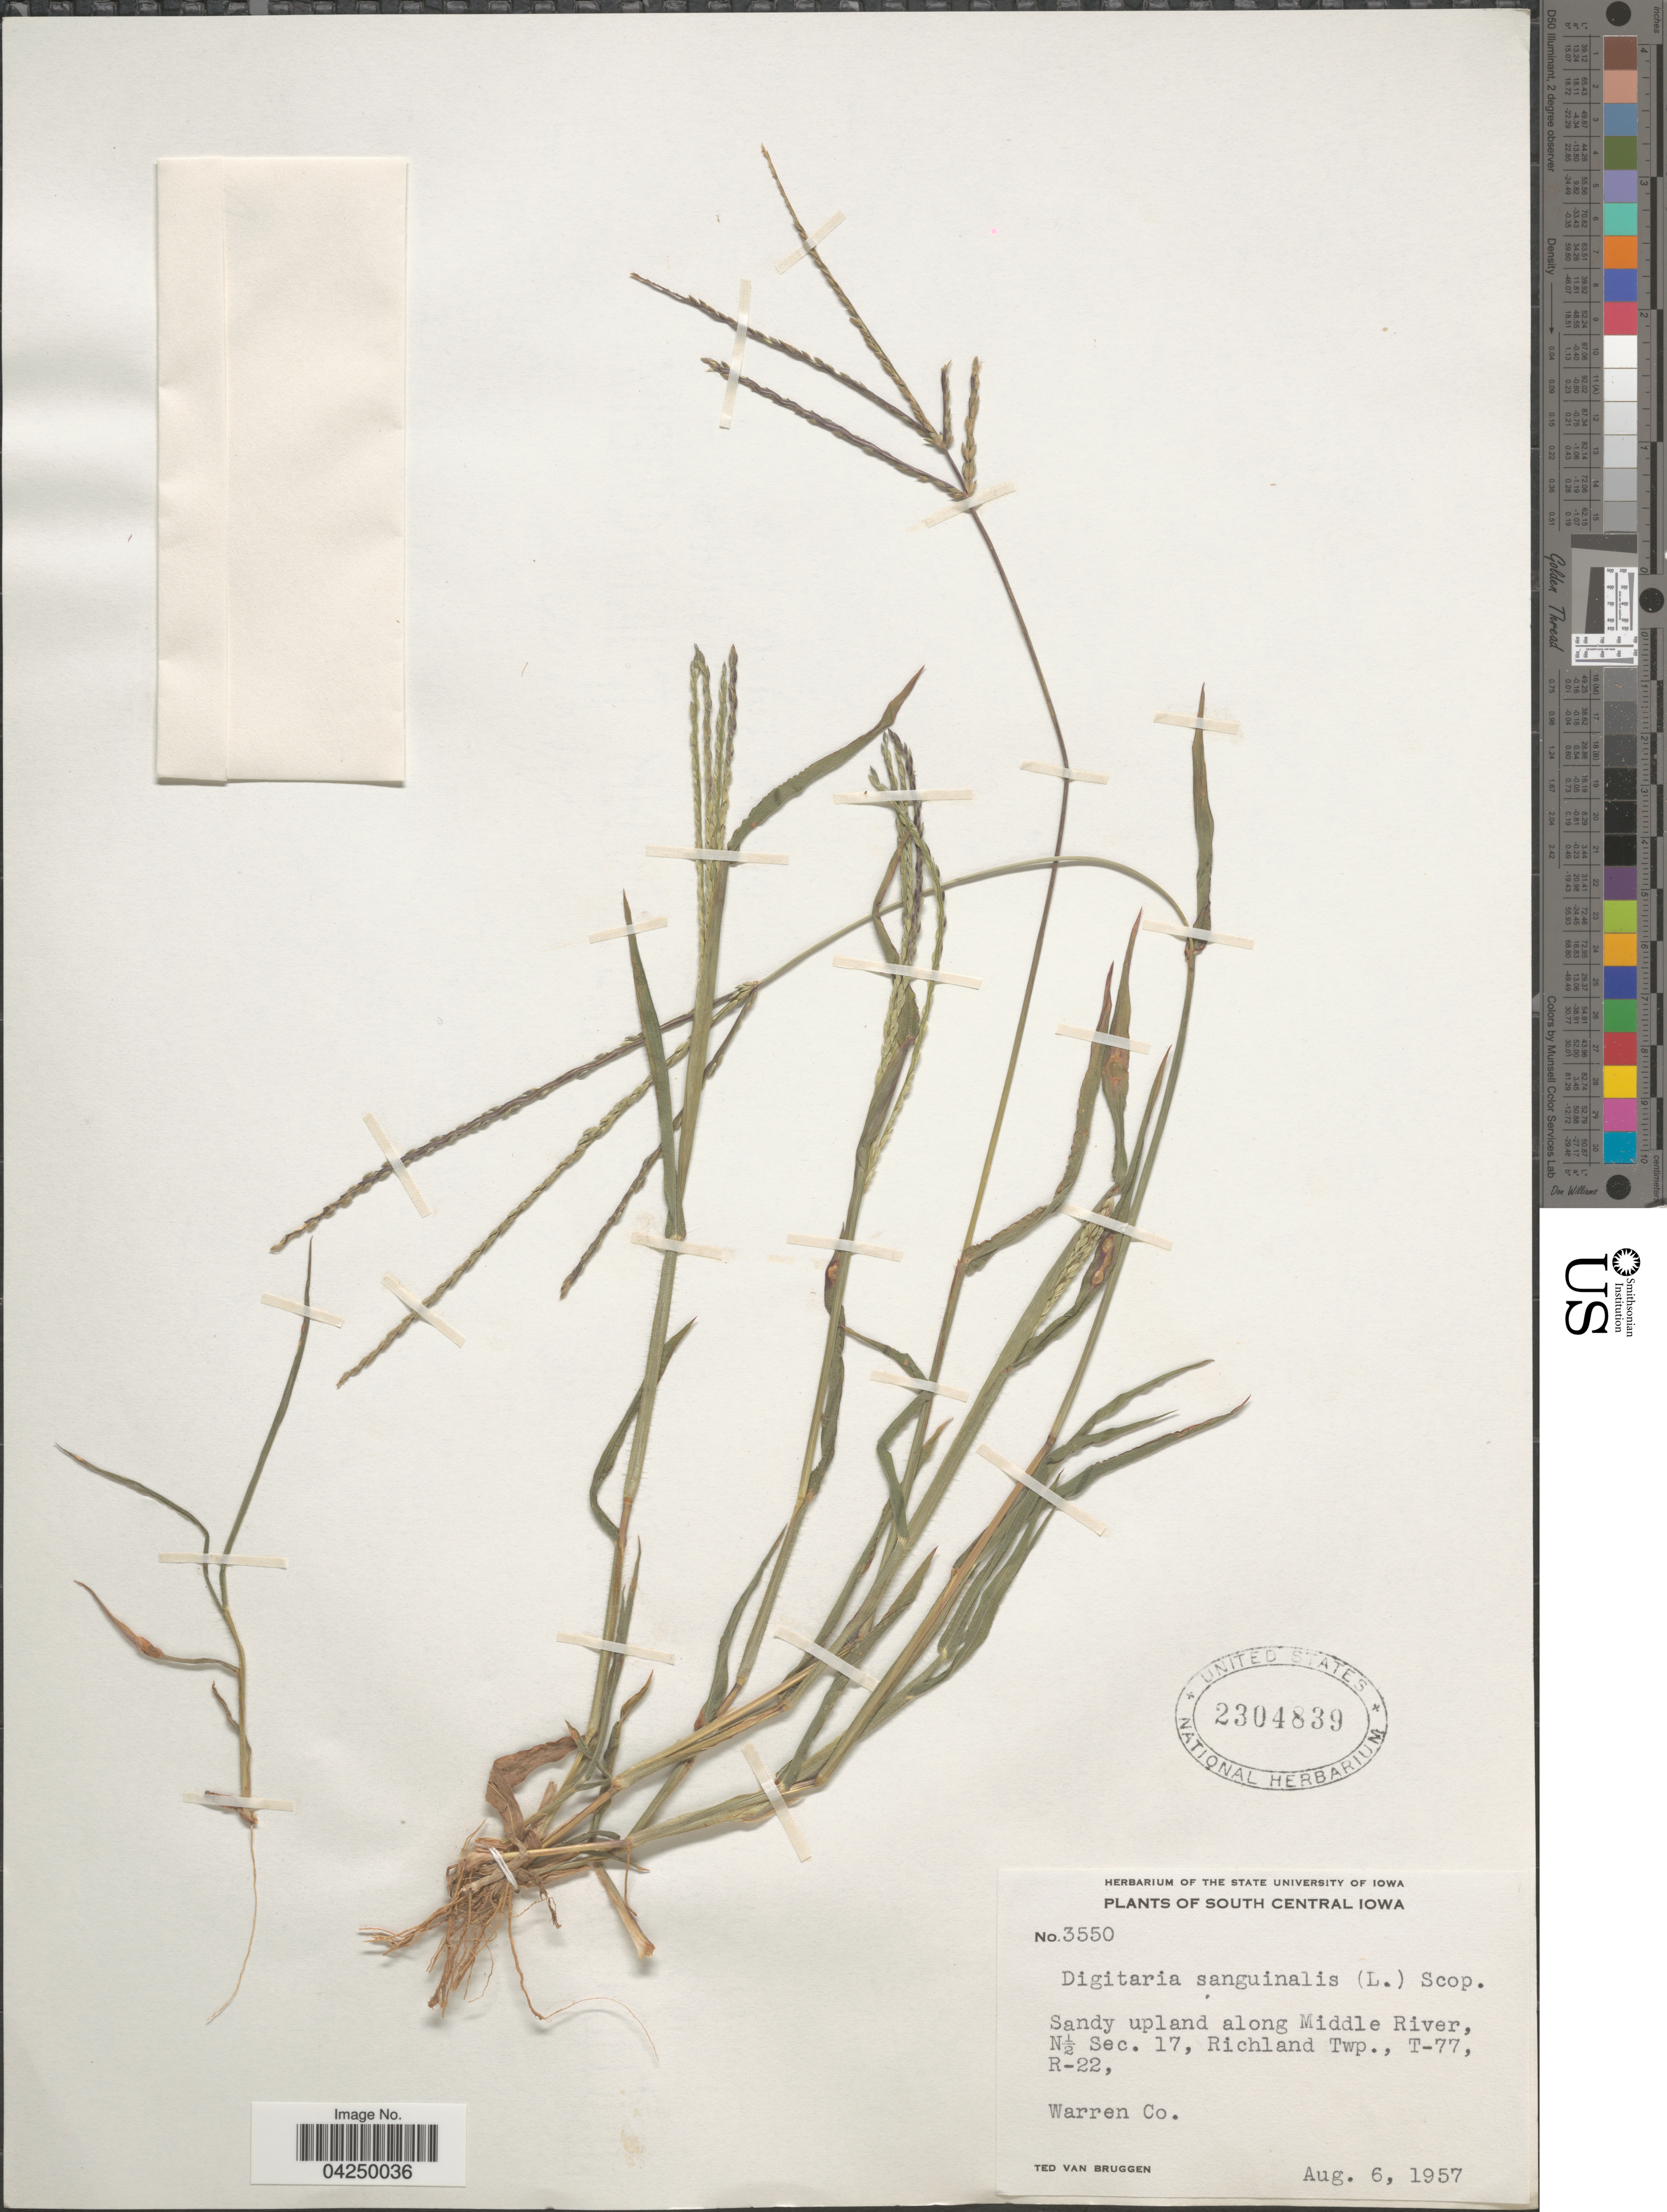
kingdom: Plantae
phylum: Tracheophyta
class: Liliopsida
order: Poales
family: Poaceae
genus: Digitaria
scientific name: Digitaria sanguinalis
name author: (L.) Scop.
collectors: T. van Bruggen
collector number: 3550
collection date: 1957-08-06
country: United States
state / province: Iowa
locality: South Central Iowa. Sandy upland along Middle River, N½ Sec. 17, Richland Twp., T-77, R-22, Warren Co.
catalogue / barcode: US 2304839